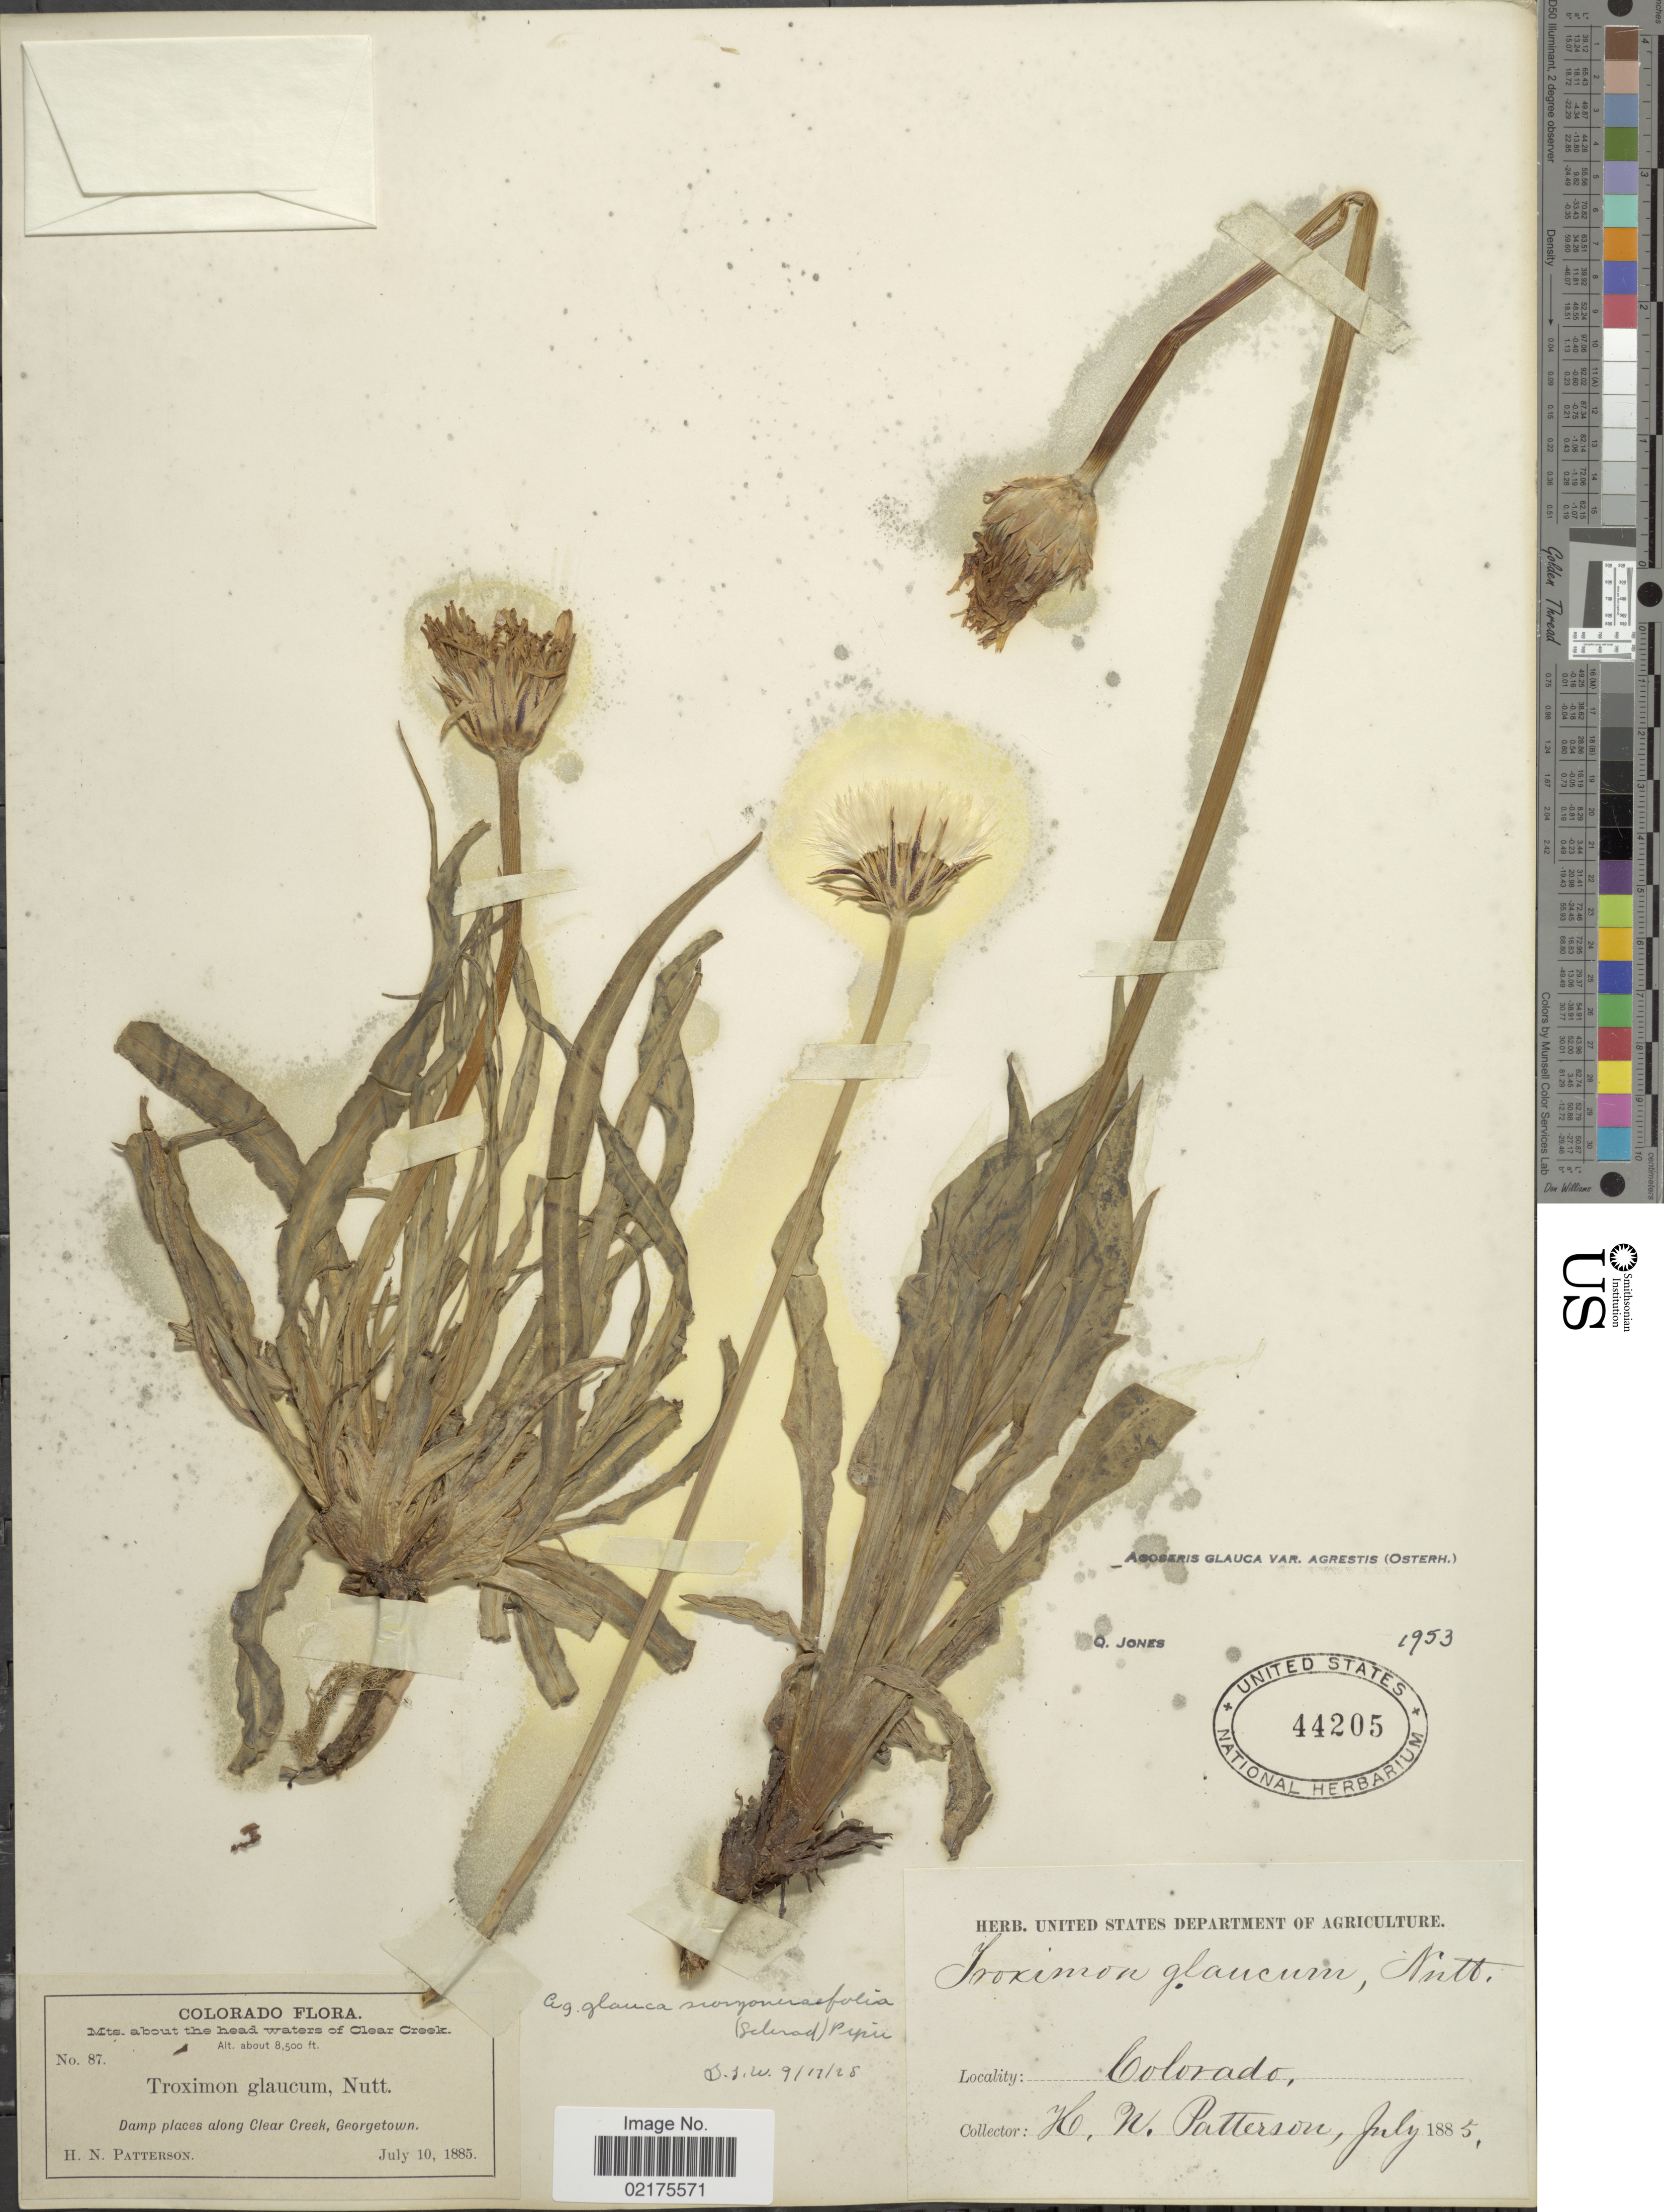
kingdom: Plantae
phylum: Tracheophyta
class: Magnoliopsida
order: Asterales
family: Asteraceae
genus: Agoseris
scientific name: Agoseris glauca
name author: (Pursh) Raf.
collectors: H. N. Patterson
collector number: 87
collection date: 1885-07-10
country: United States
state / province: Colorado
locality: Mts. about the head waters of Clear Creek, Damp places along Clear Creek, Georgetown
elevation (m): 2591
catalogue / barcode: US 44205